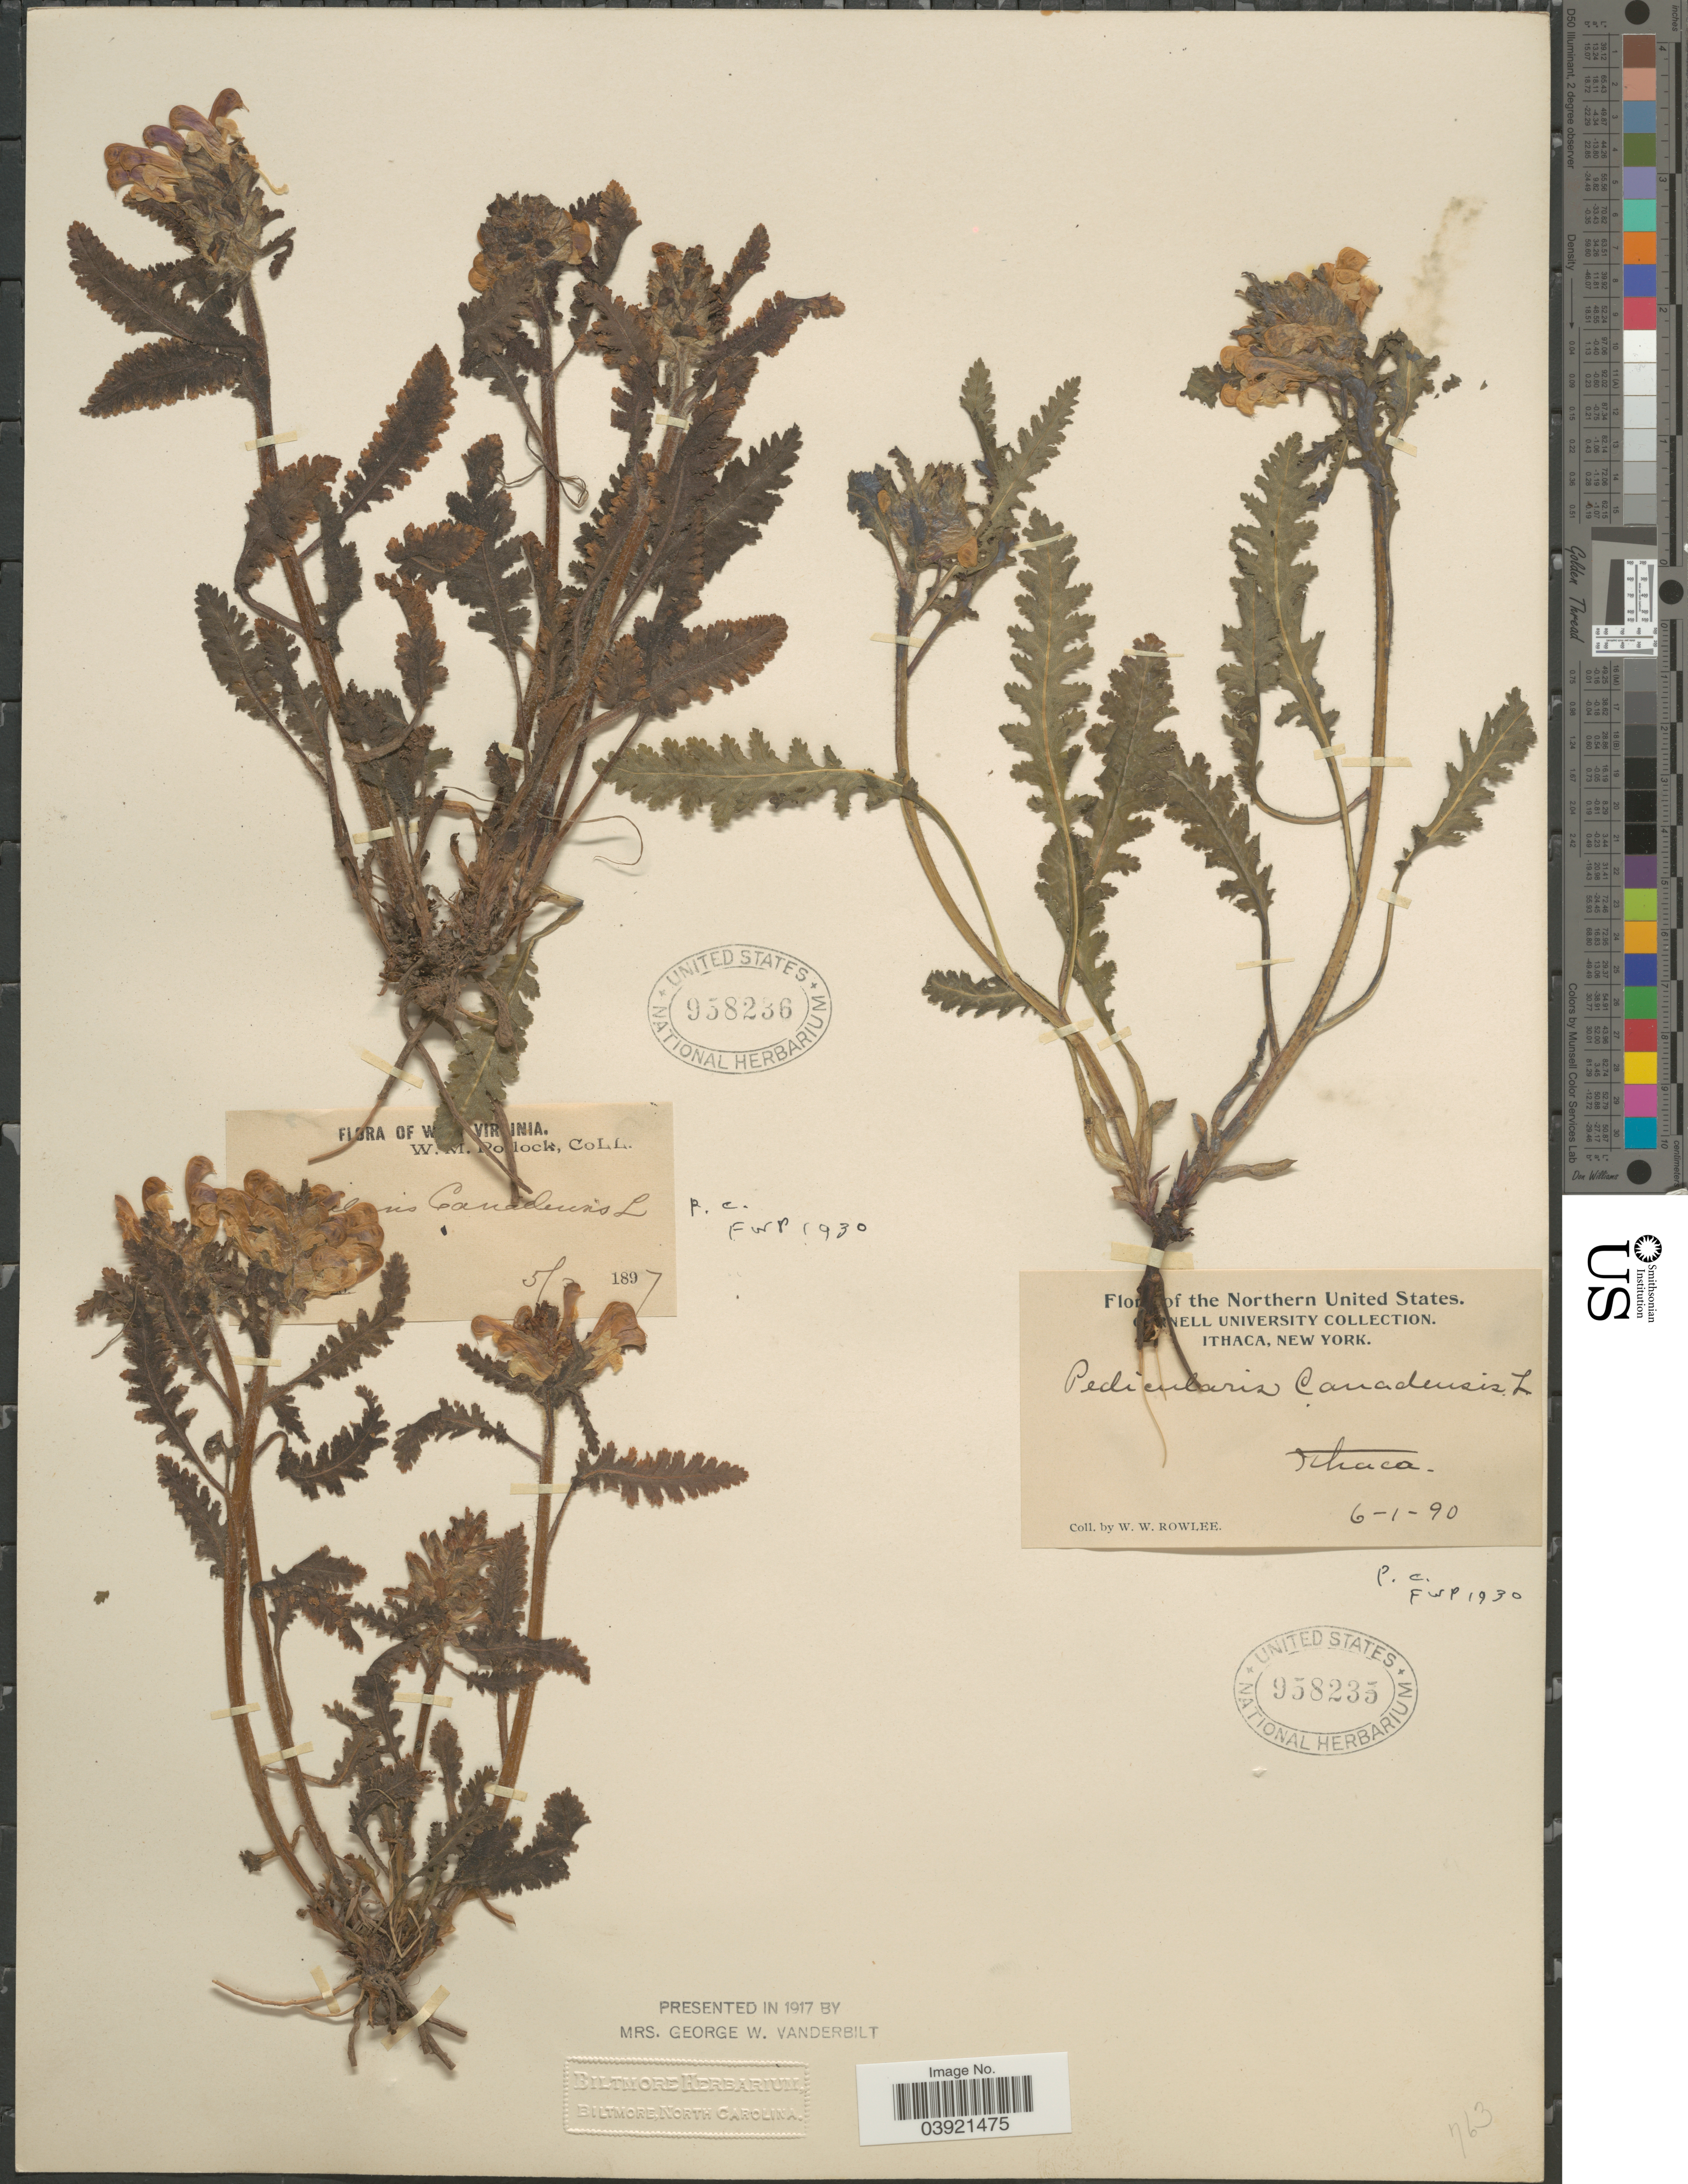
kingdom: Plantae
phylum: Tracheophyta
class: Magnoliopsida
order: Lamiales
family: Orobanchaceae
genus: Pedicularis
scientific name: Pedicularis canadensis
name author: L.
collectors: W. W. Rowlee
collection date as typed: Transcribed d/m/y: 1/6/90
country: United States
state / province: New York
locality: The Northern United States. Ithaca.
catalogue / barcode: US 958235-2